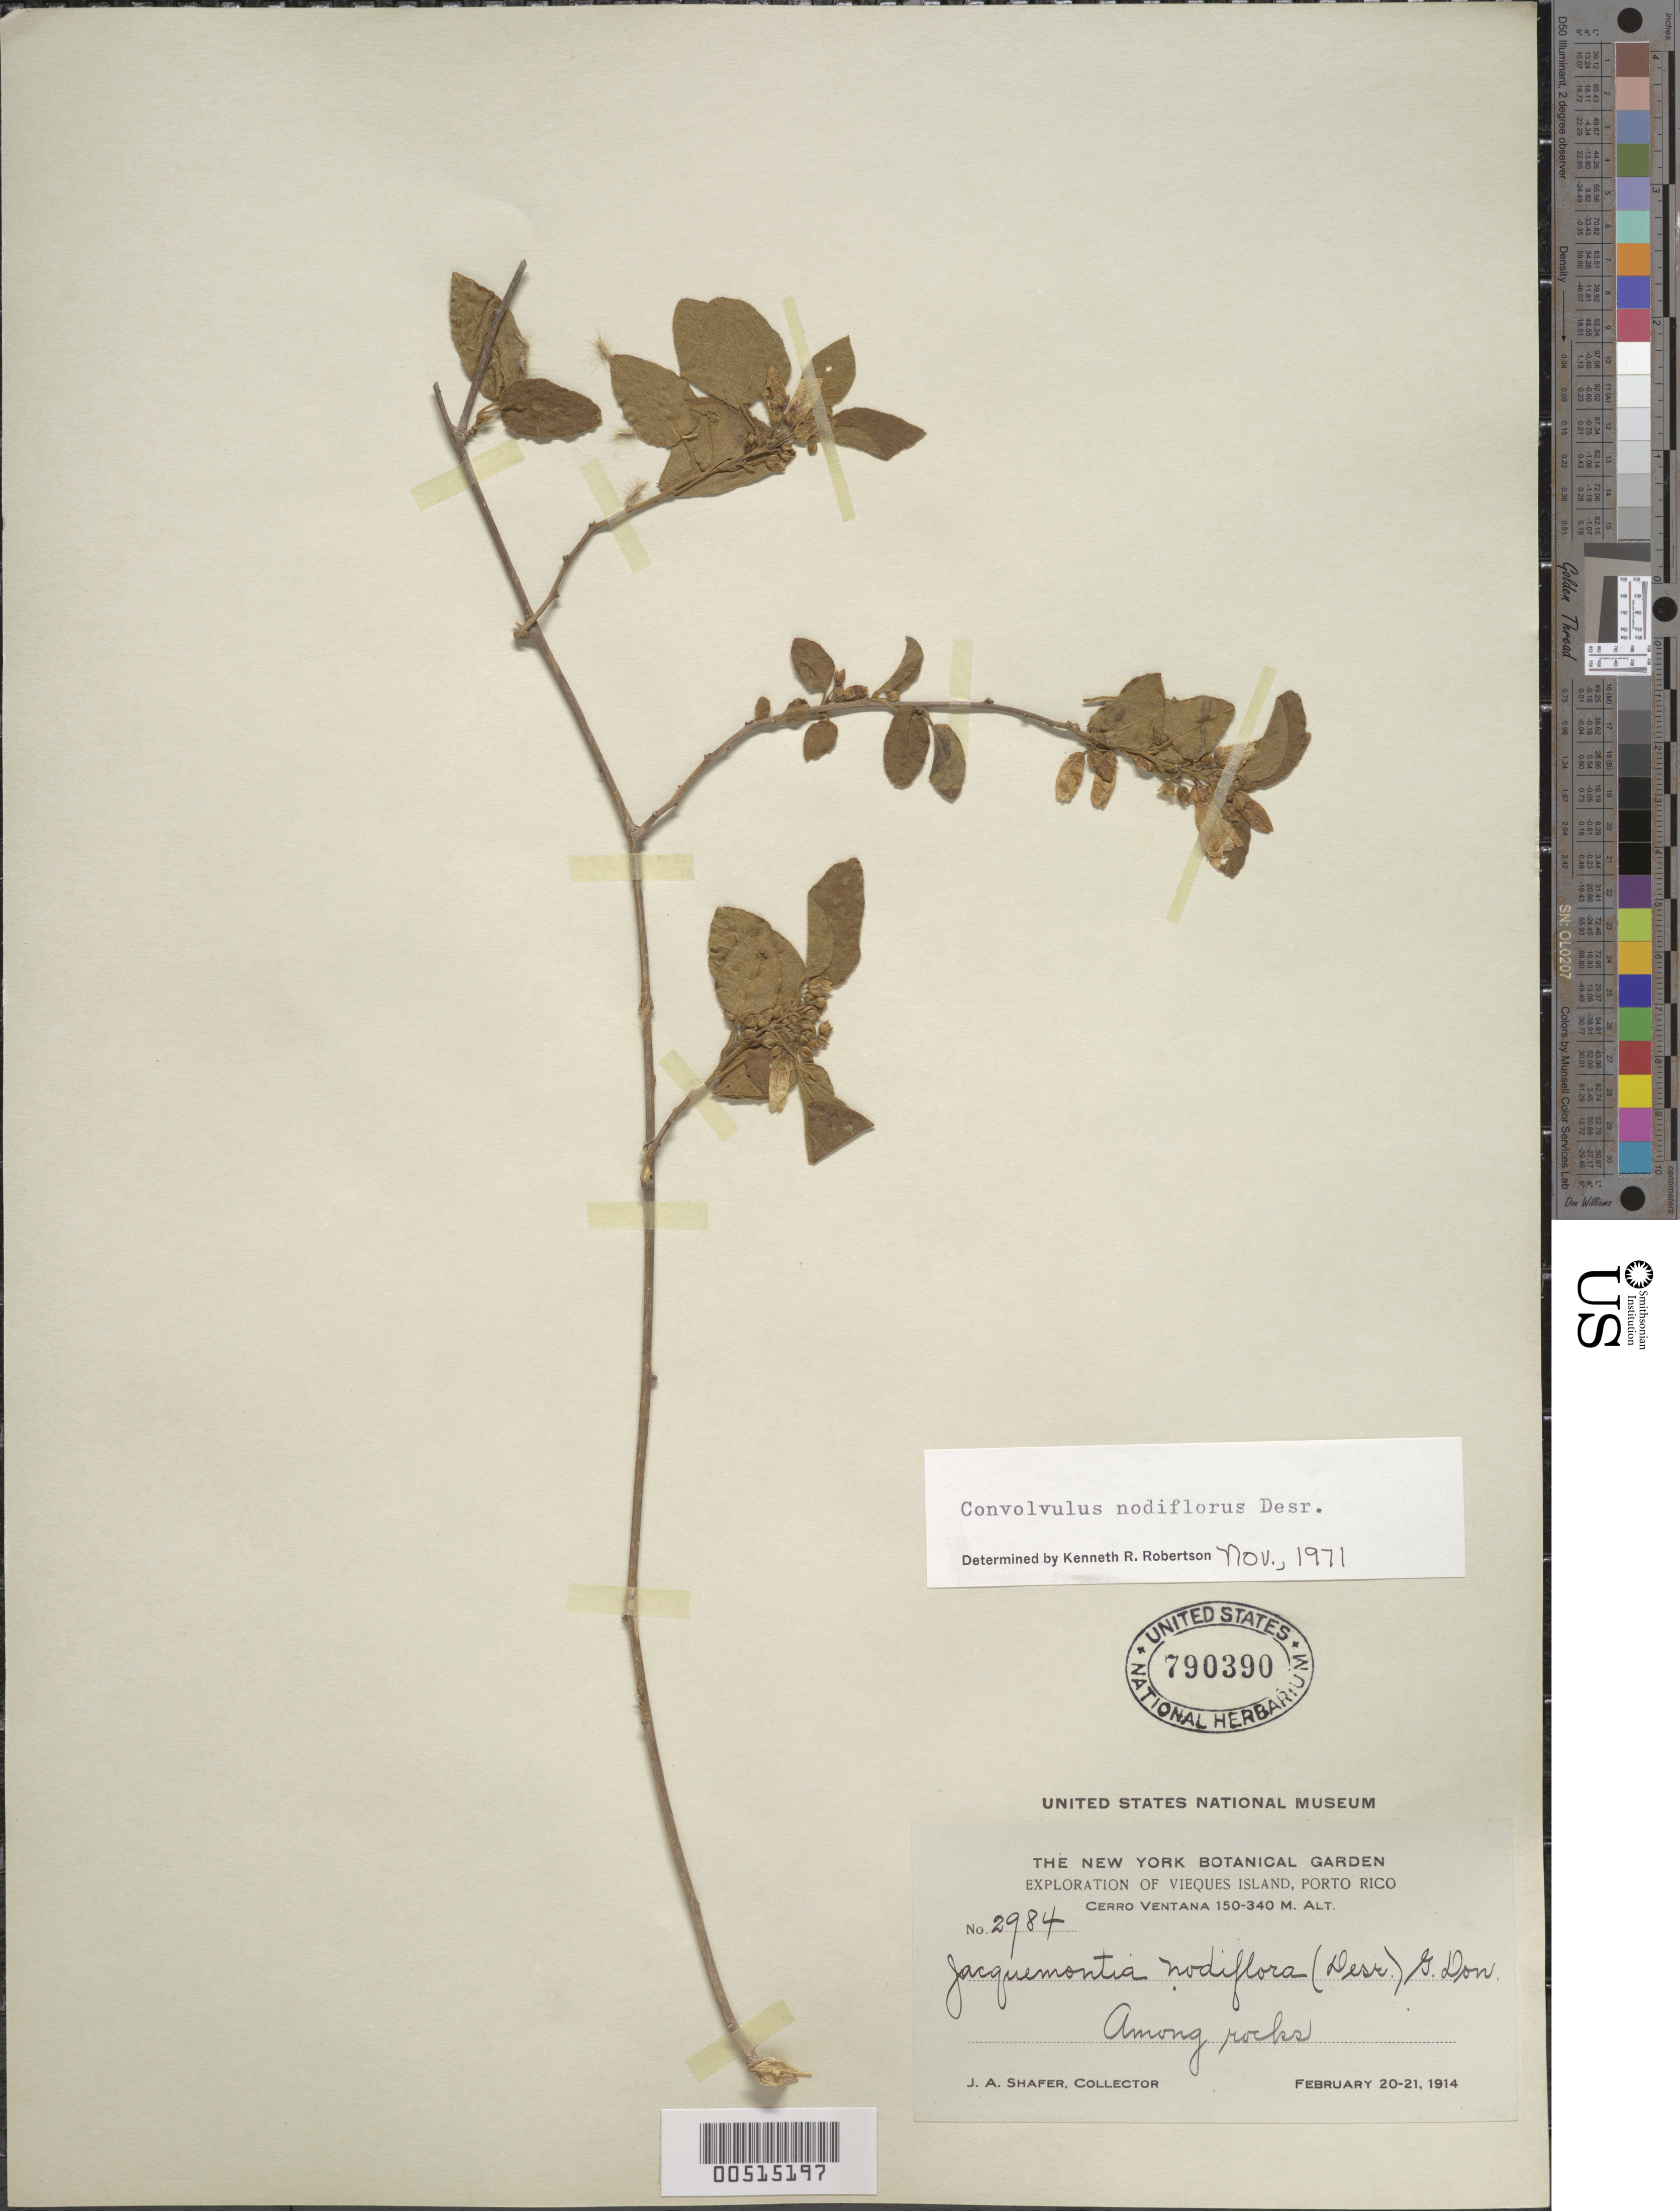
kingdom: Plantae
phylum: Tracheophyta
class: Magnoliopsida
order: Solanales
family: Convolvulaceae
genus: Convolvulus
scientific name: Convolvulus nodiflorus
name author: Desr.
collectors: J. A. Shafer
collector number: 2984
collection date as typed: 20 Feb 1914 to 21 Feb 1914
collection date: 1914-02-20/1914-02-21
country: Puerto Rico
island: Greater Antilles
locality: Vieques Island: Cerro Ventana. Among rocks.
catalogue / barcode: US 790390